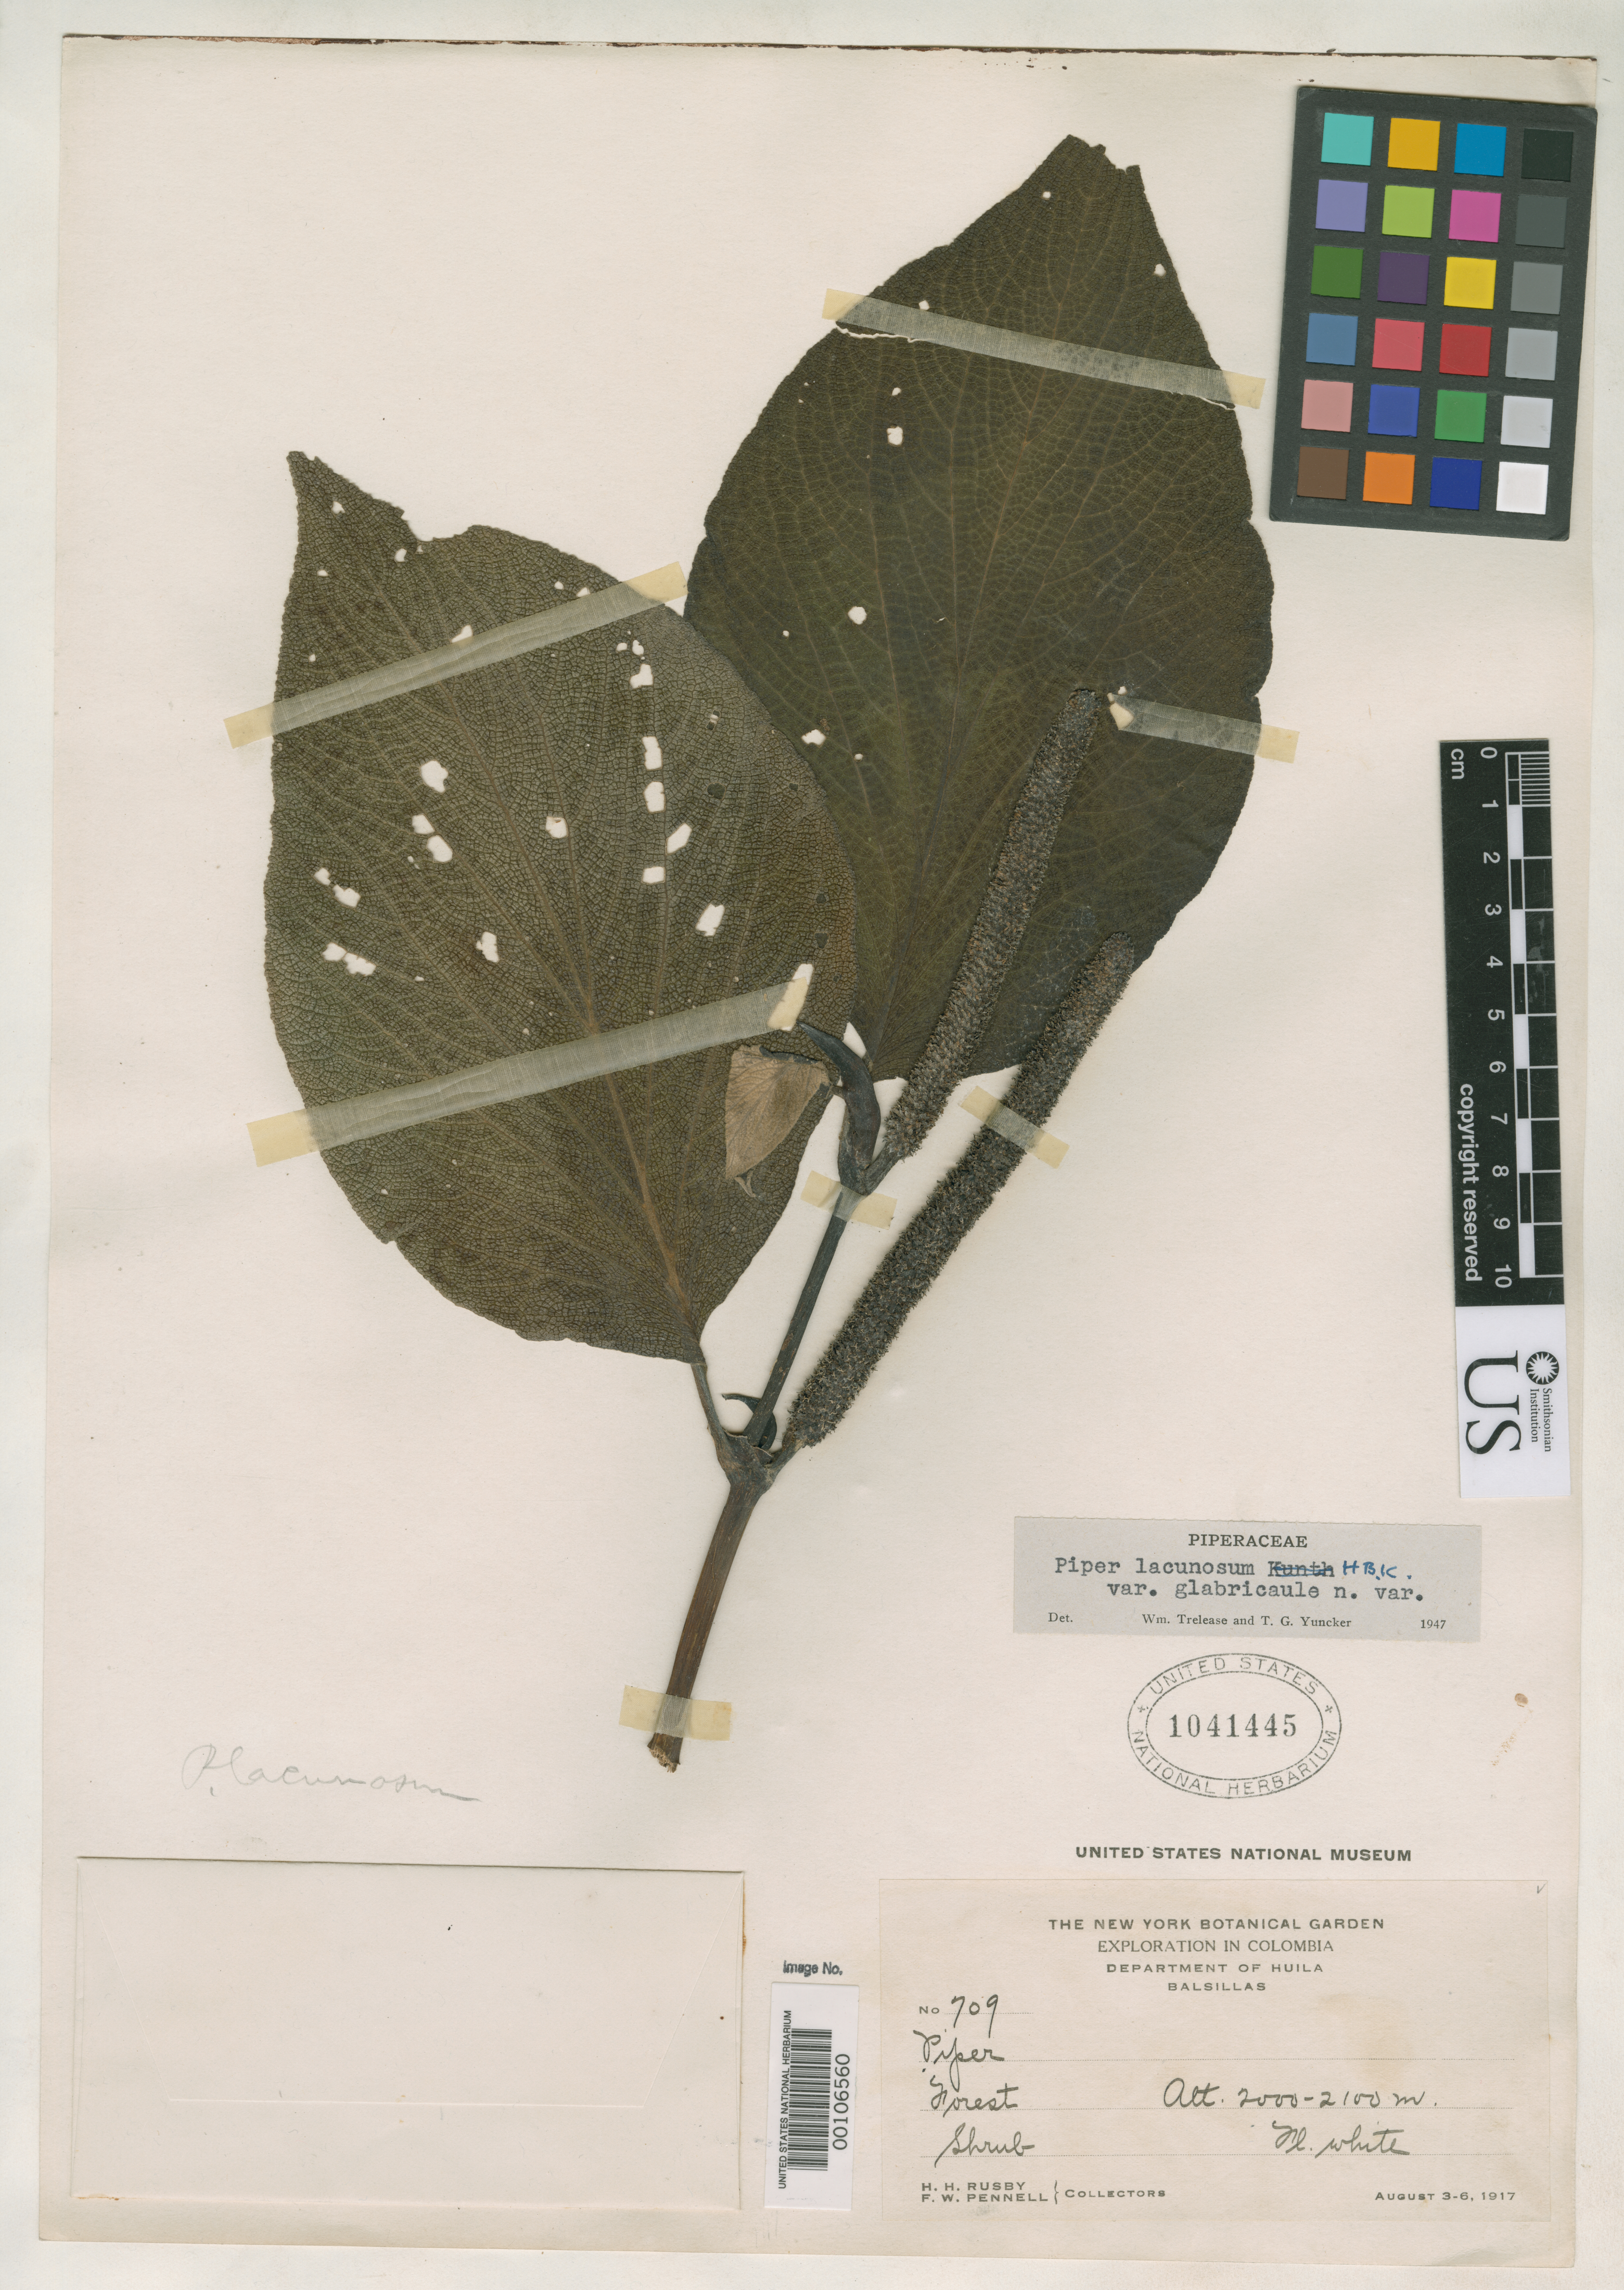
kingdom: Plantae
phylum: Tracheophyta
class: Magnoliopsida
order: Piperales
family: Piperaceae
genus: Piper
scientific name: Piper lacunosum var. glabricaule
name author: Trel. & Yunck.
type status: Holotype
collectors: H. H. Rusby & F. W. Pennell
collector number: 709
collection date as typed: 03 Aug 1917 to 06 Aug 1917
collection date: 1917-08-03/1917-08-06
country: Colombia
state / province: Huila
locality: Balsillas.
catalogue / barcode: US 1041445